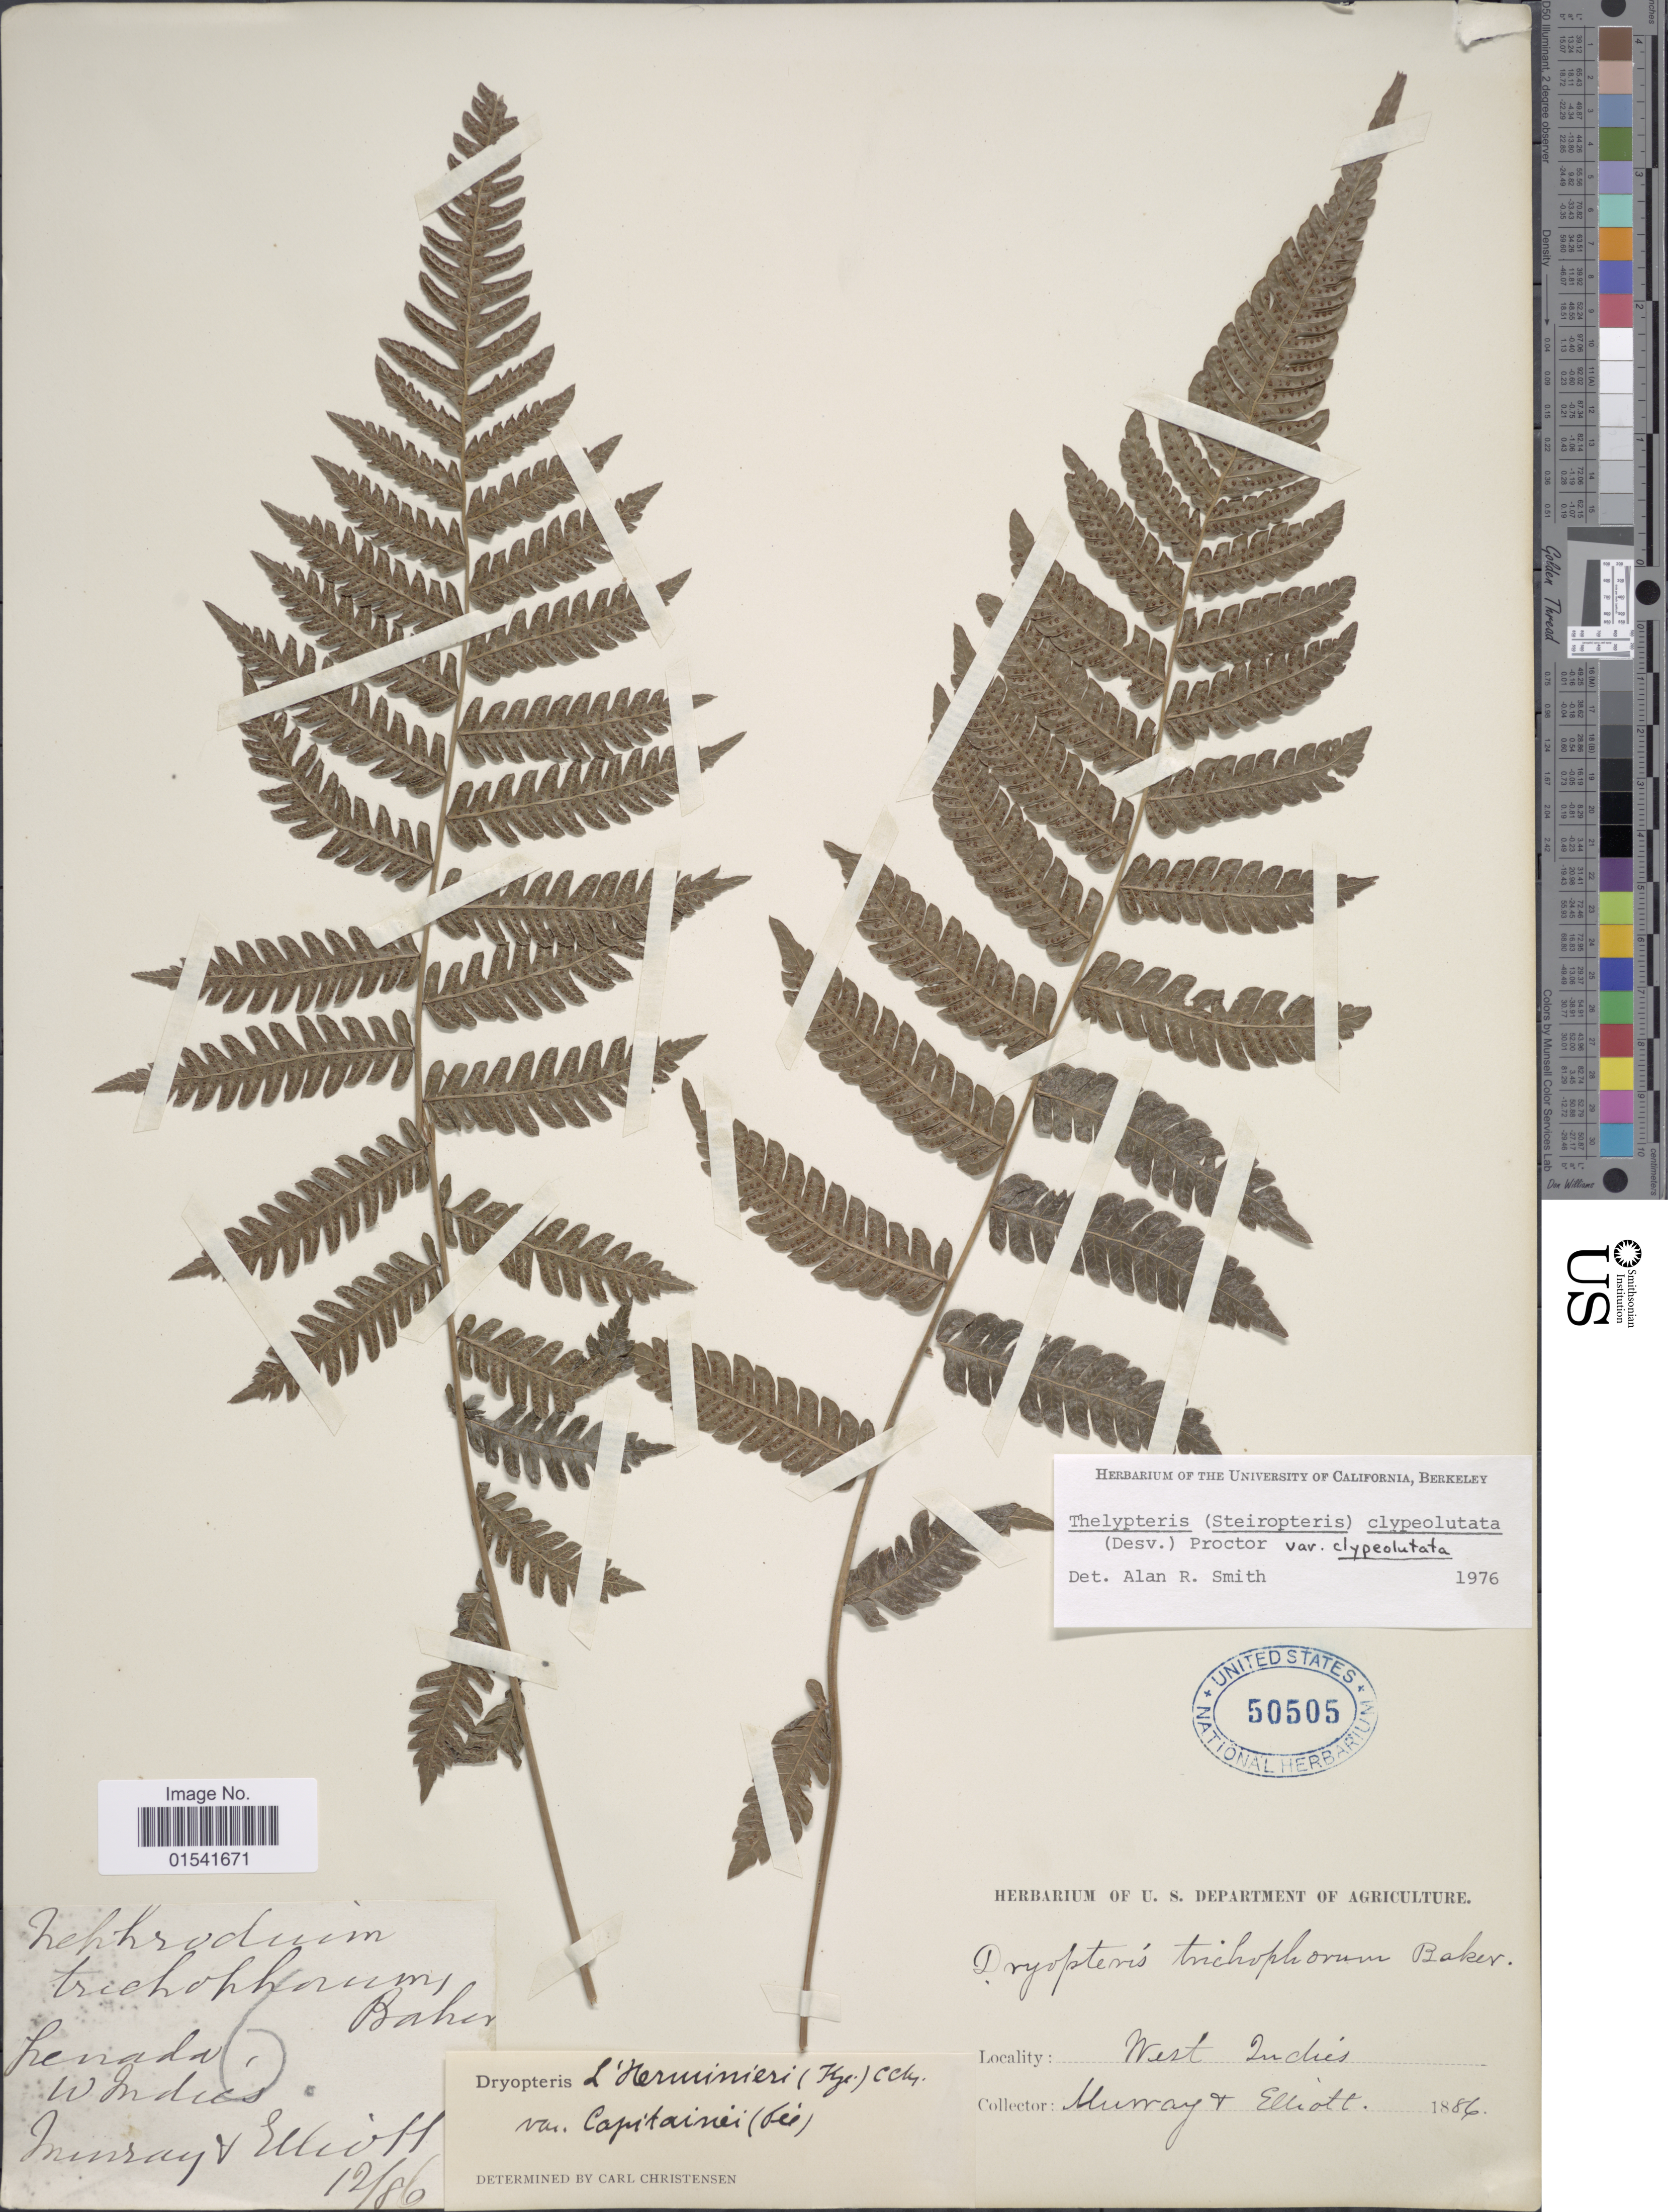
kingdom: Plantae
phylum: Tracheophyta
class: Polypodiopsida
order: Polypodiales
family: Thelypteridaceae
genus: Steiropteris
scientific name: Steiropteris clypeolutata var. clypeolutata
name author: (Desv.) Pic. Serm.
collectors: Murray, -- & Elliott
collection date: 1886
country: Grenada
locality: West Indies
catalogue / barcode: US 50505